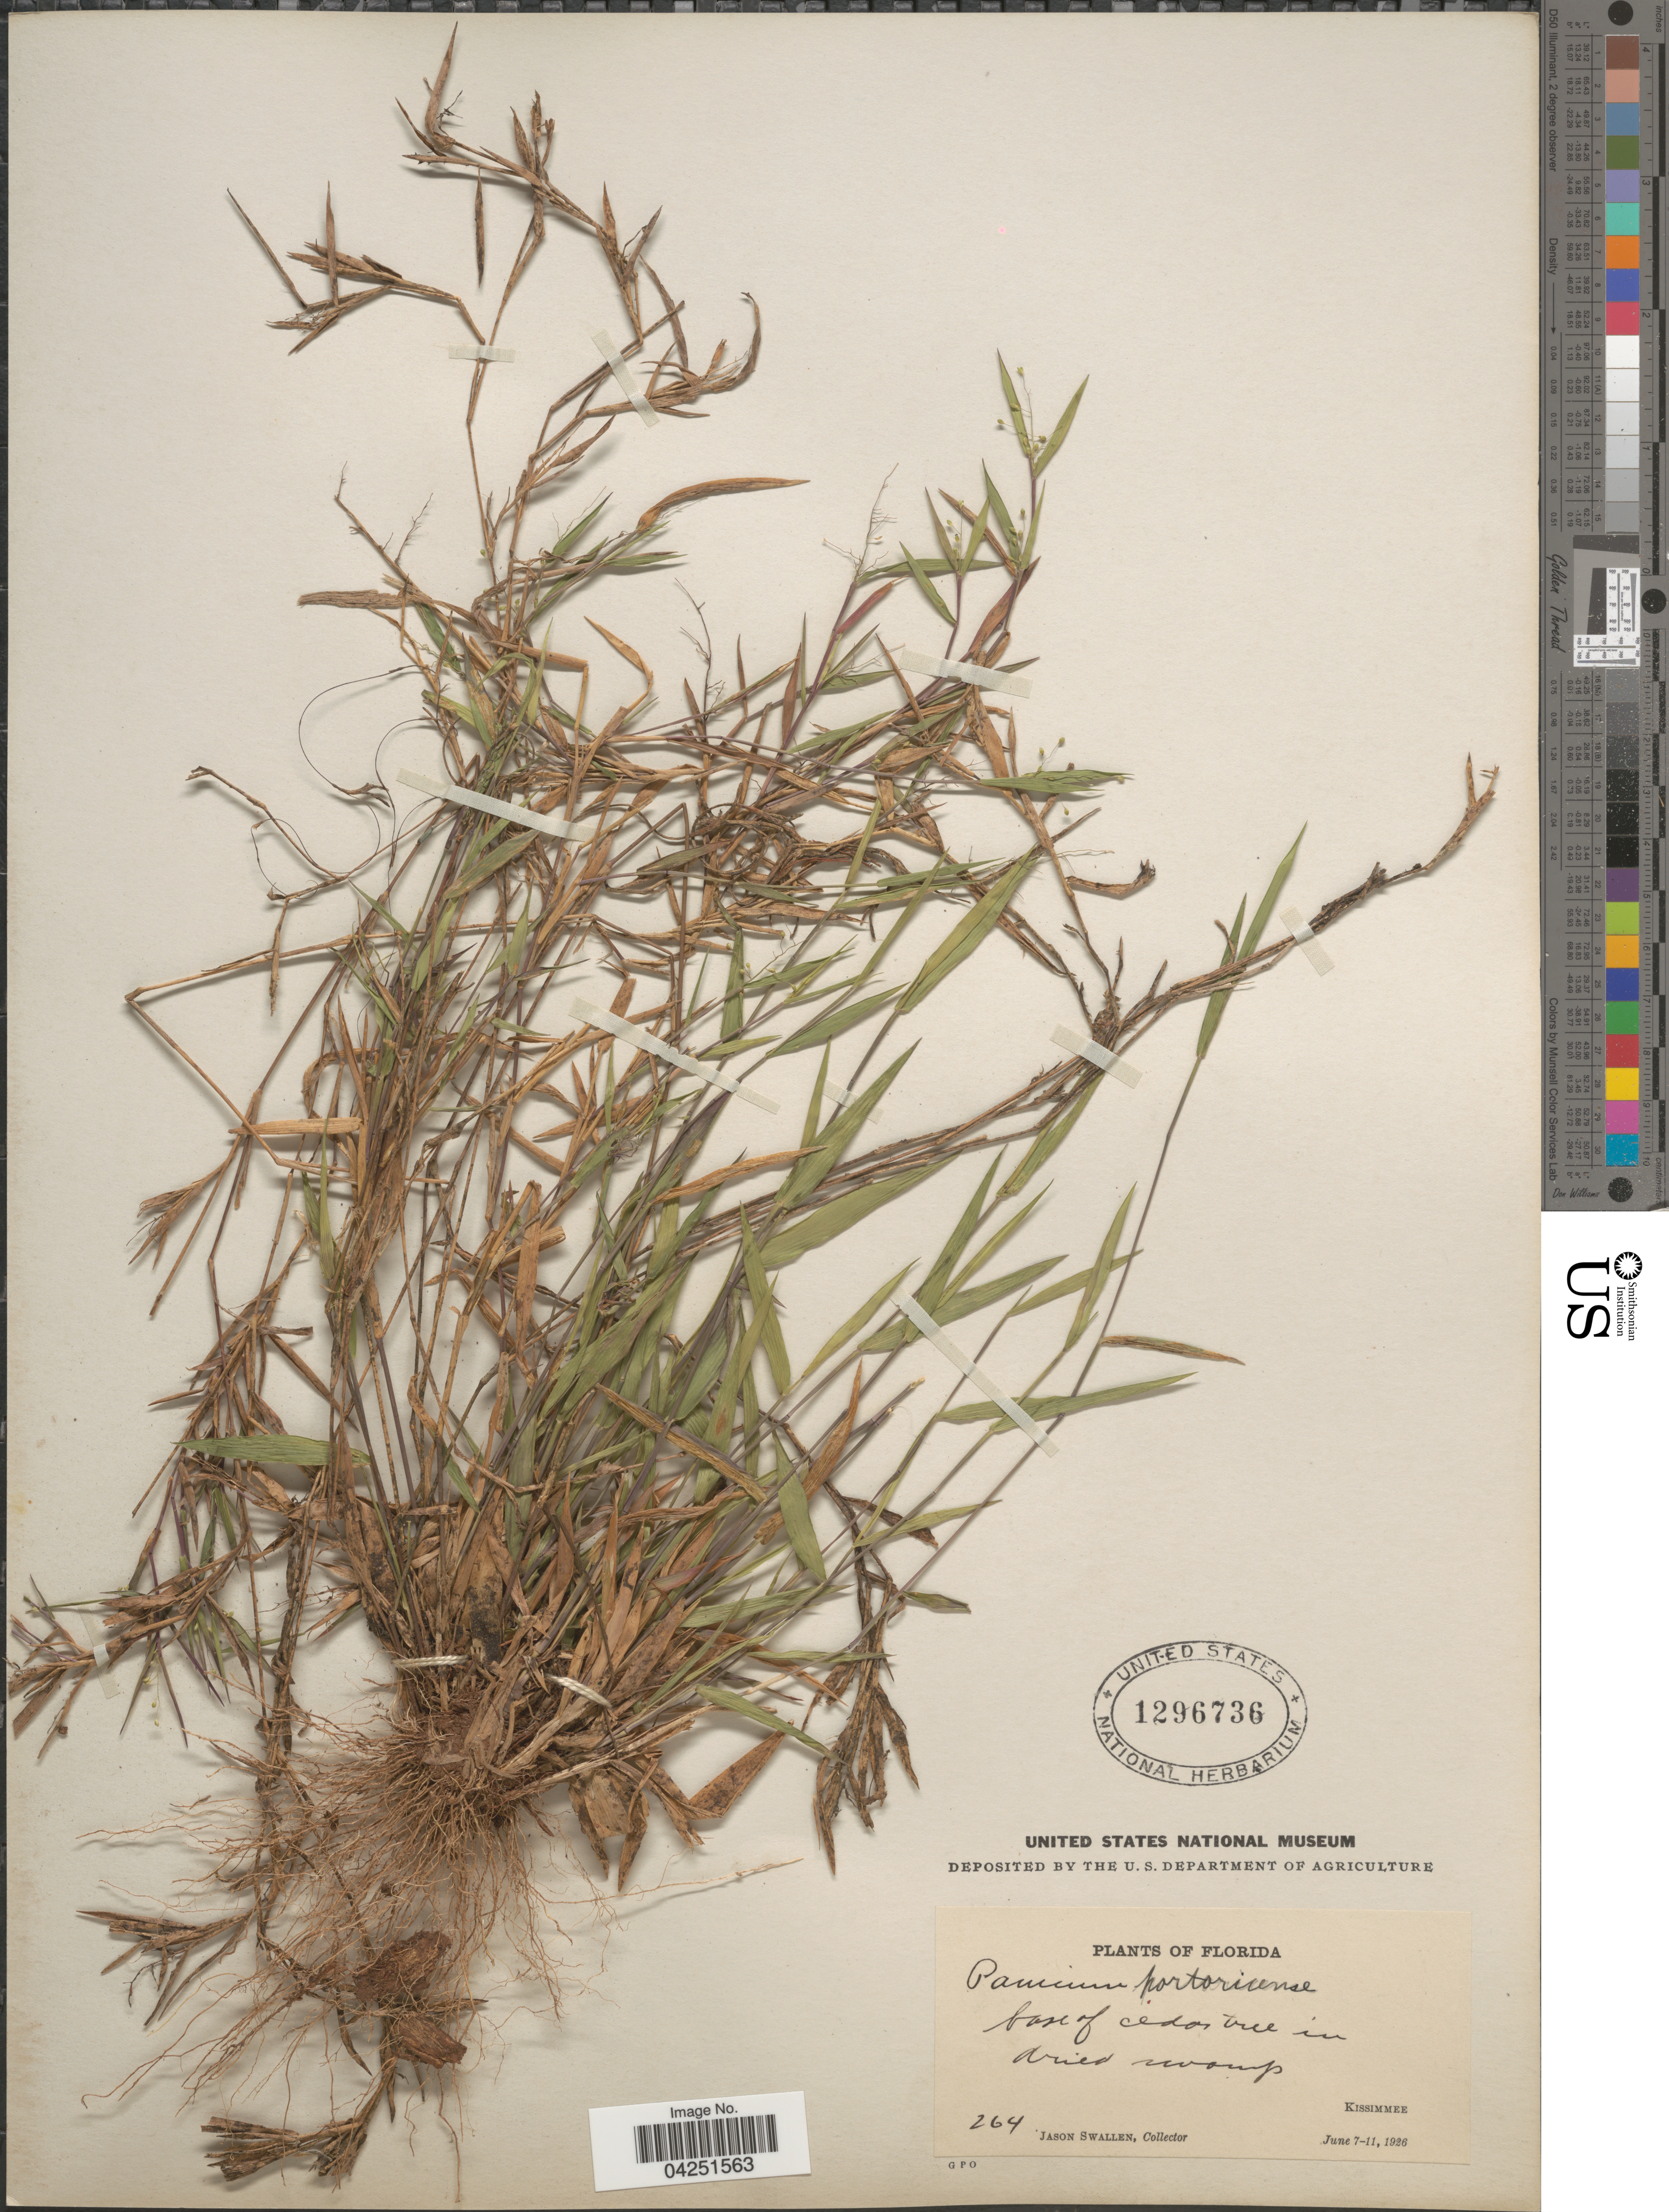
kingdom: Plantae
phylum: Tracheophyta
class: Liliopsida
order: Poales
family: Poaceae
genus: Dichanthelium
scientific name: Dichanthelium acuminatum var. acuminatum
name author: (Sw.) Gould & C.A. Clark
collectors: J. R. Swallen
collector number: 264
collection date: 1926-06-07/1926-06-11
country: United States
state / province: Florida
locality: Kissimmee.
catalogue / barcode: US 1296736